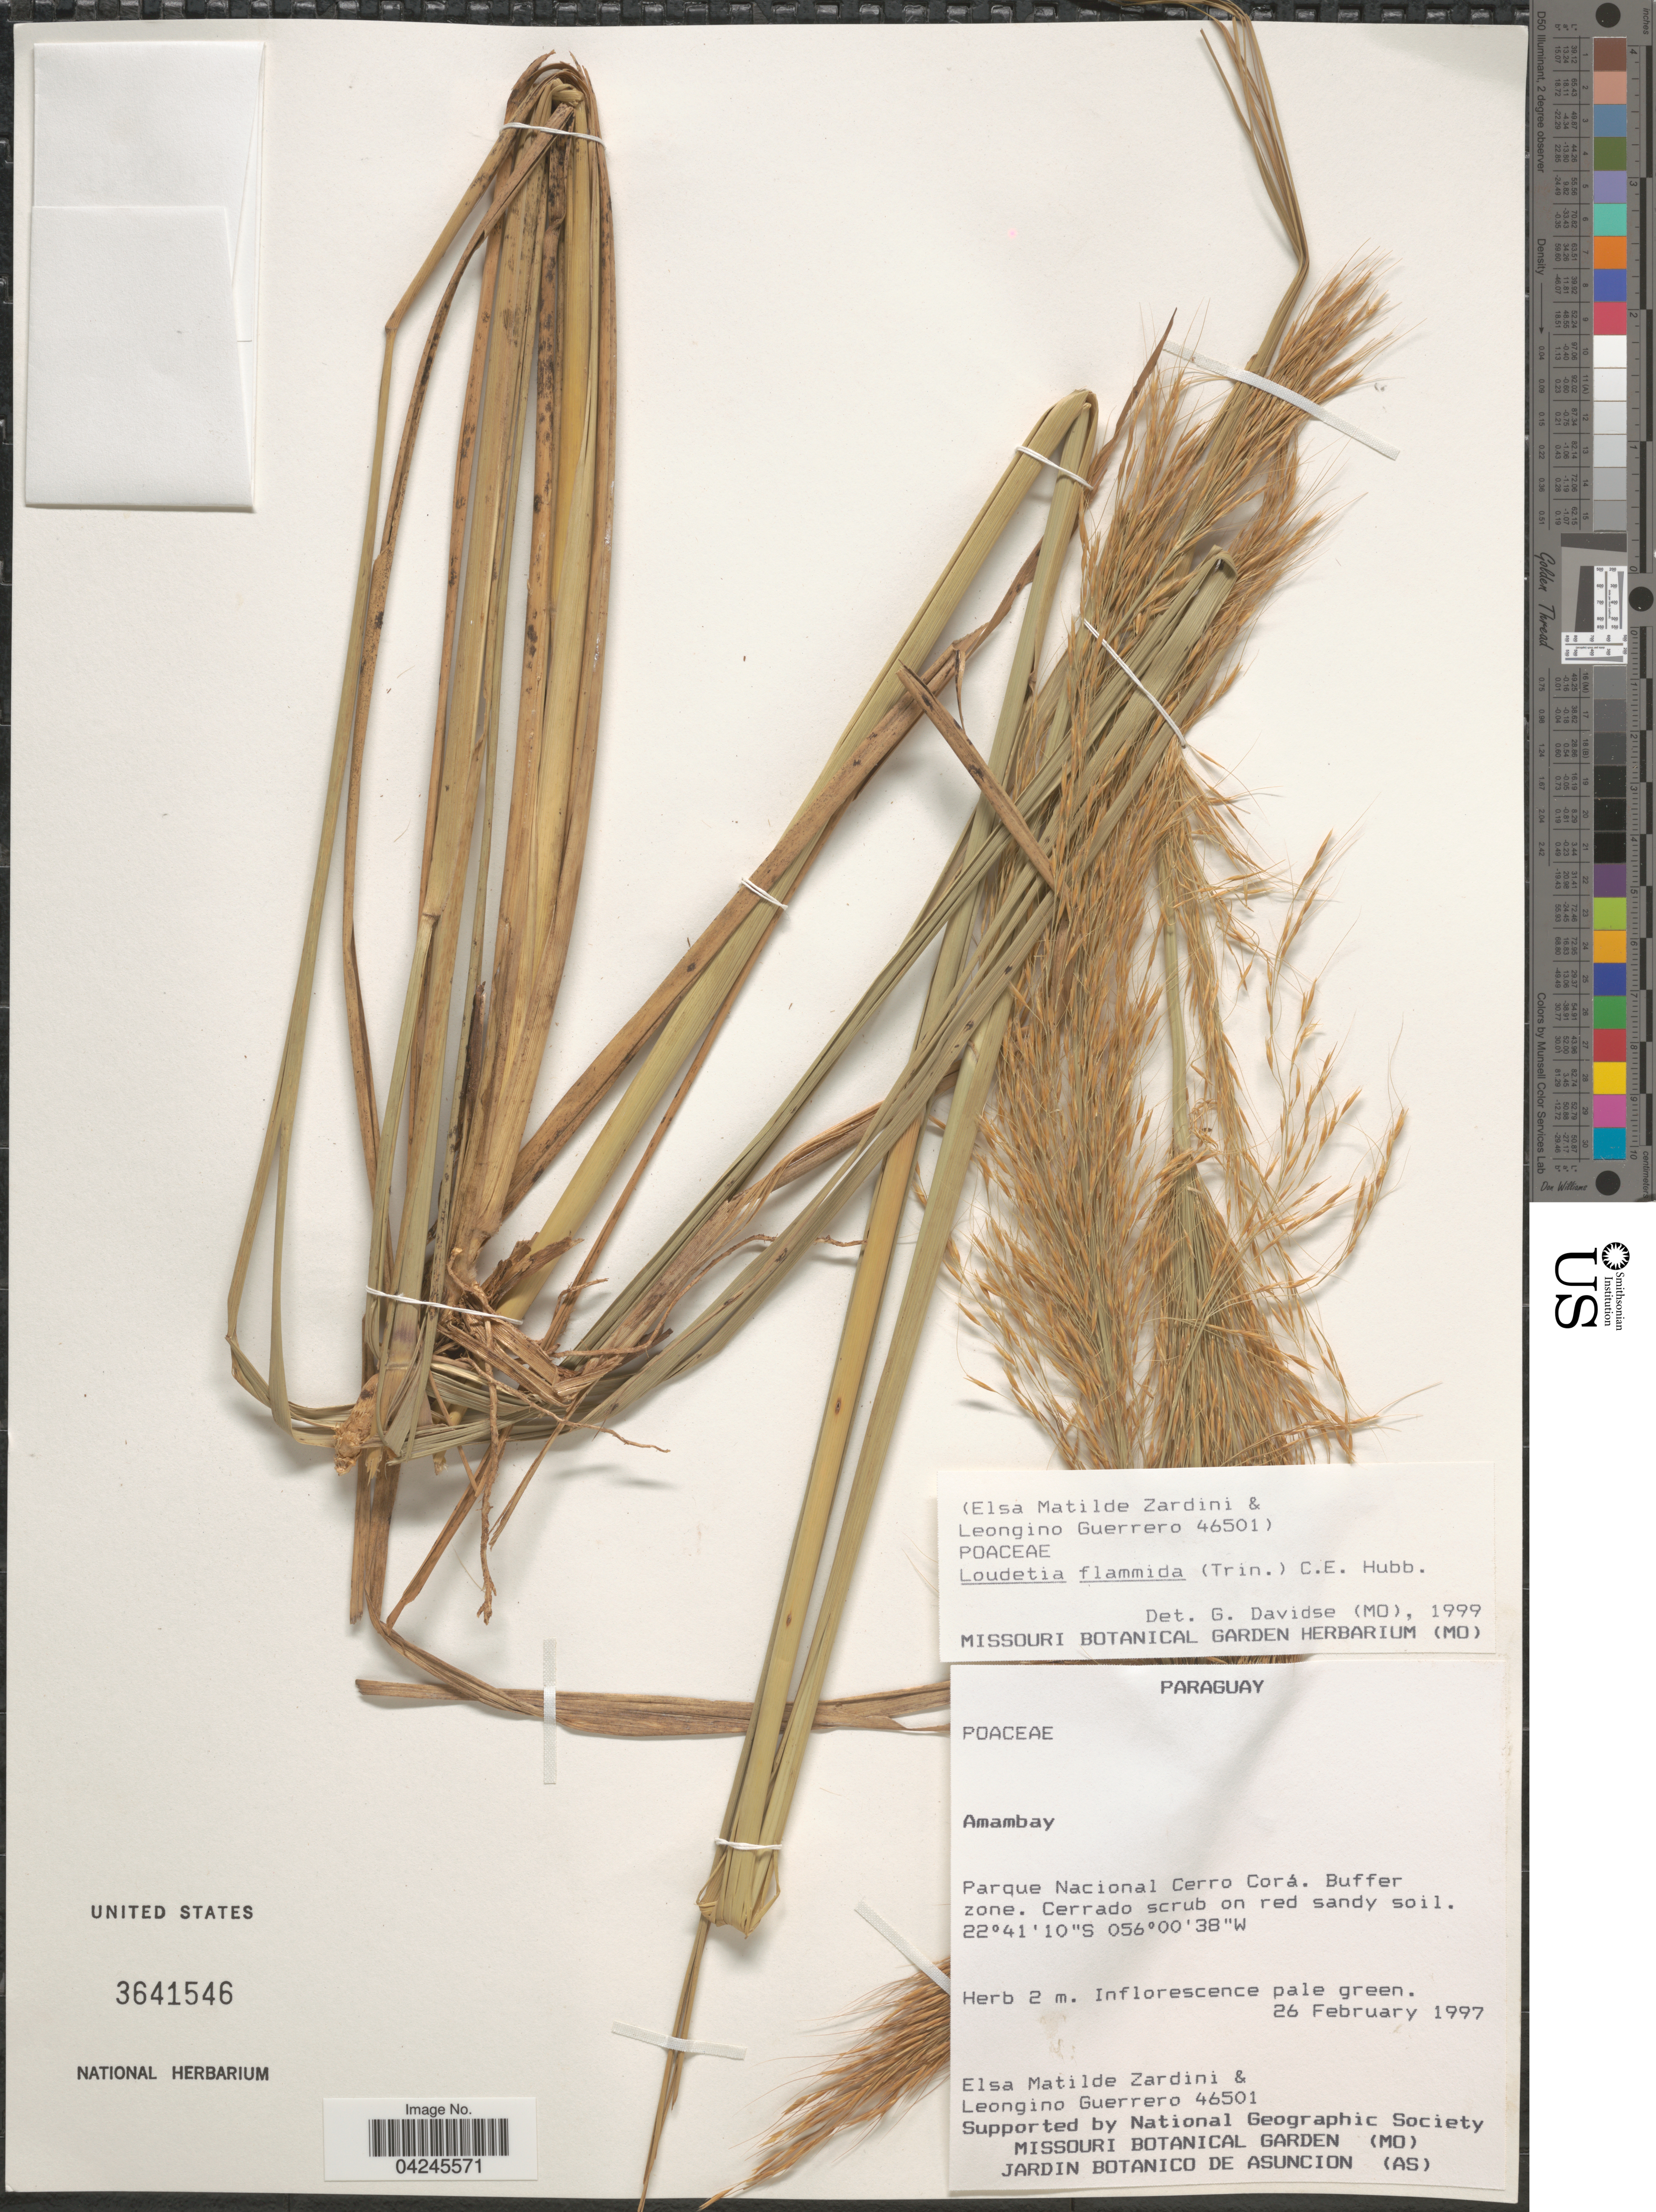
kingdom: Plantae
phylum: Tracheophyta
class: Liliopsida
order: Poales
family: Poaceae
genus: Loudetia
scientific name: Loudetia flammida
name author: (Trin.) C. E. Hubb.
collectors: E. M. Zardini & L. Guerrero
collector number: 46501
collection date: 1997-02-26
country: Paraguay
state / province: Amambay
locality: Parque Nacional Cerro Corá. Buffer zone.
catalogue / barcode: US 3641546